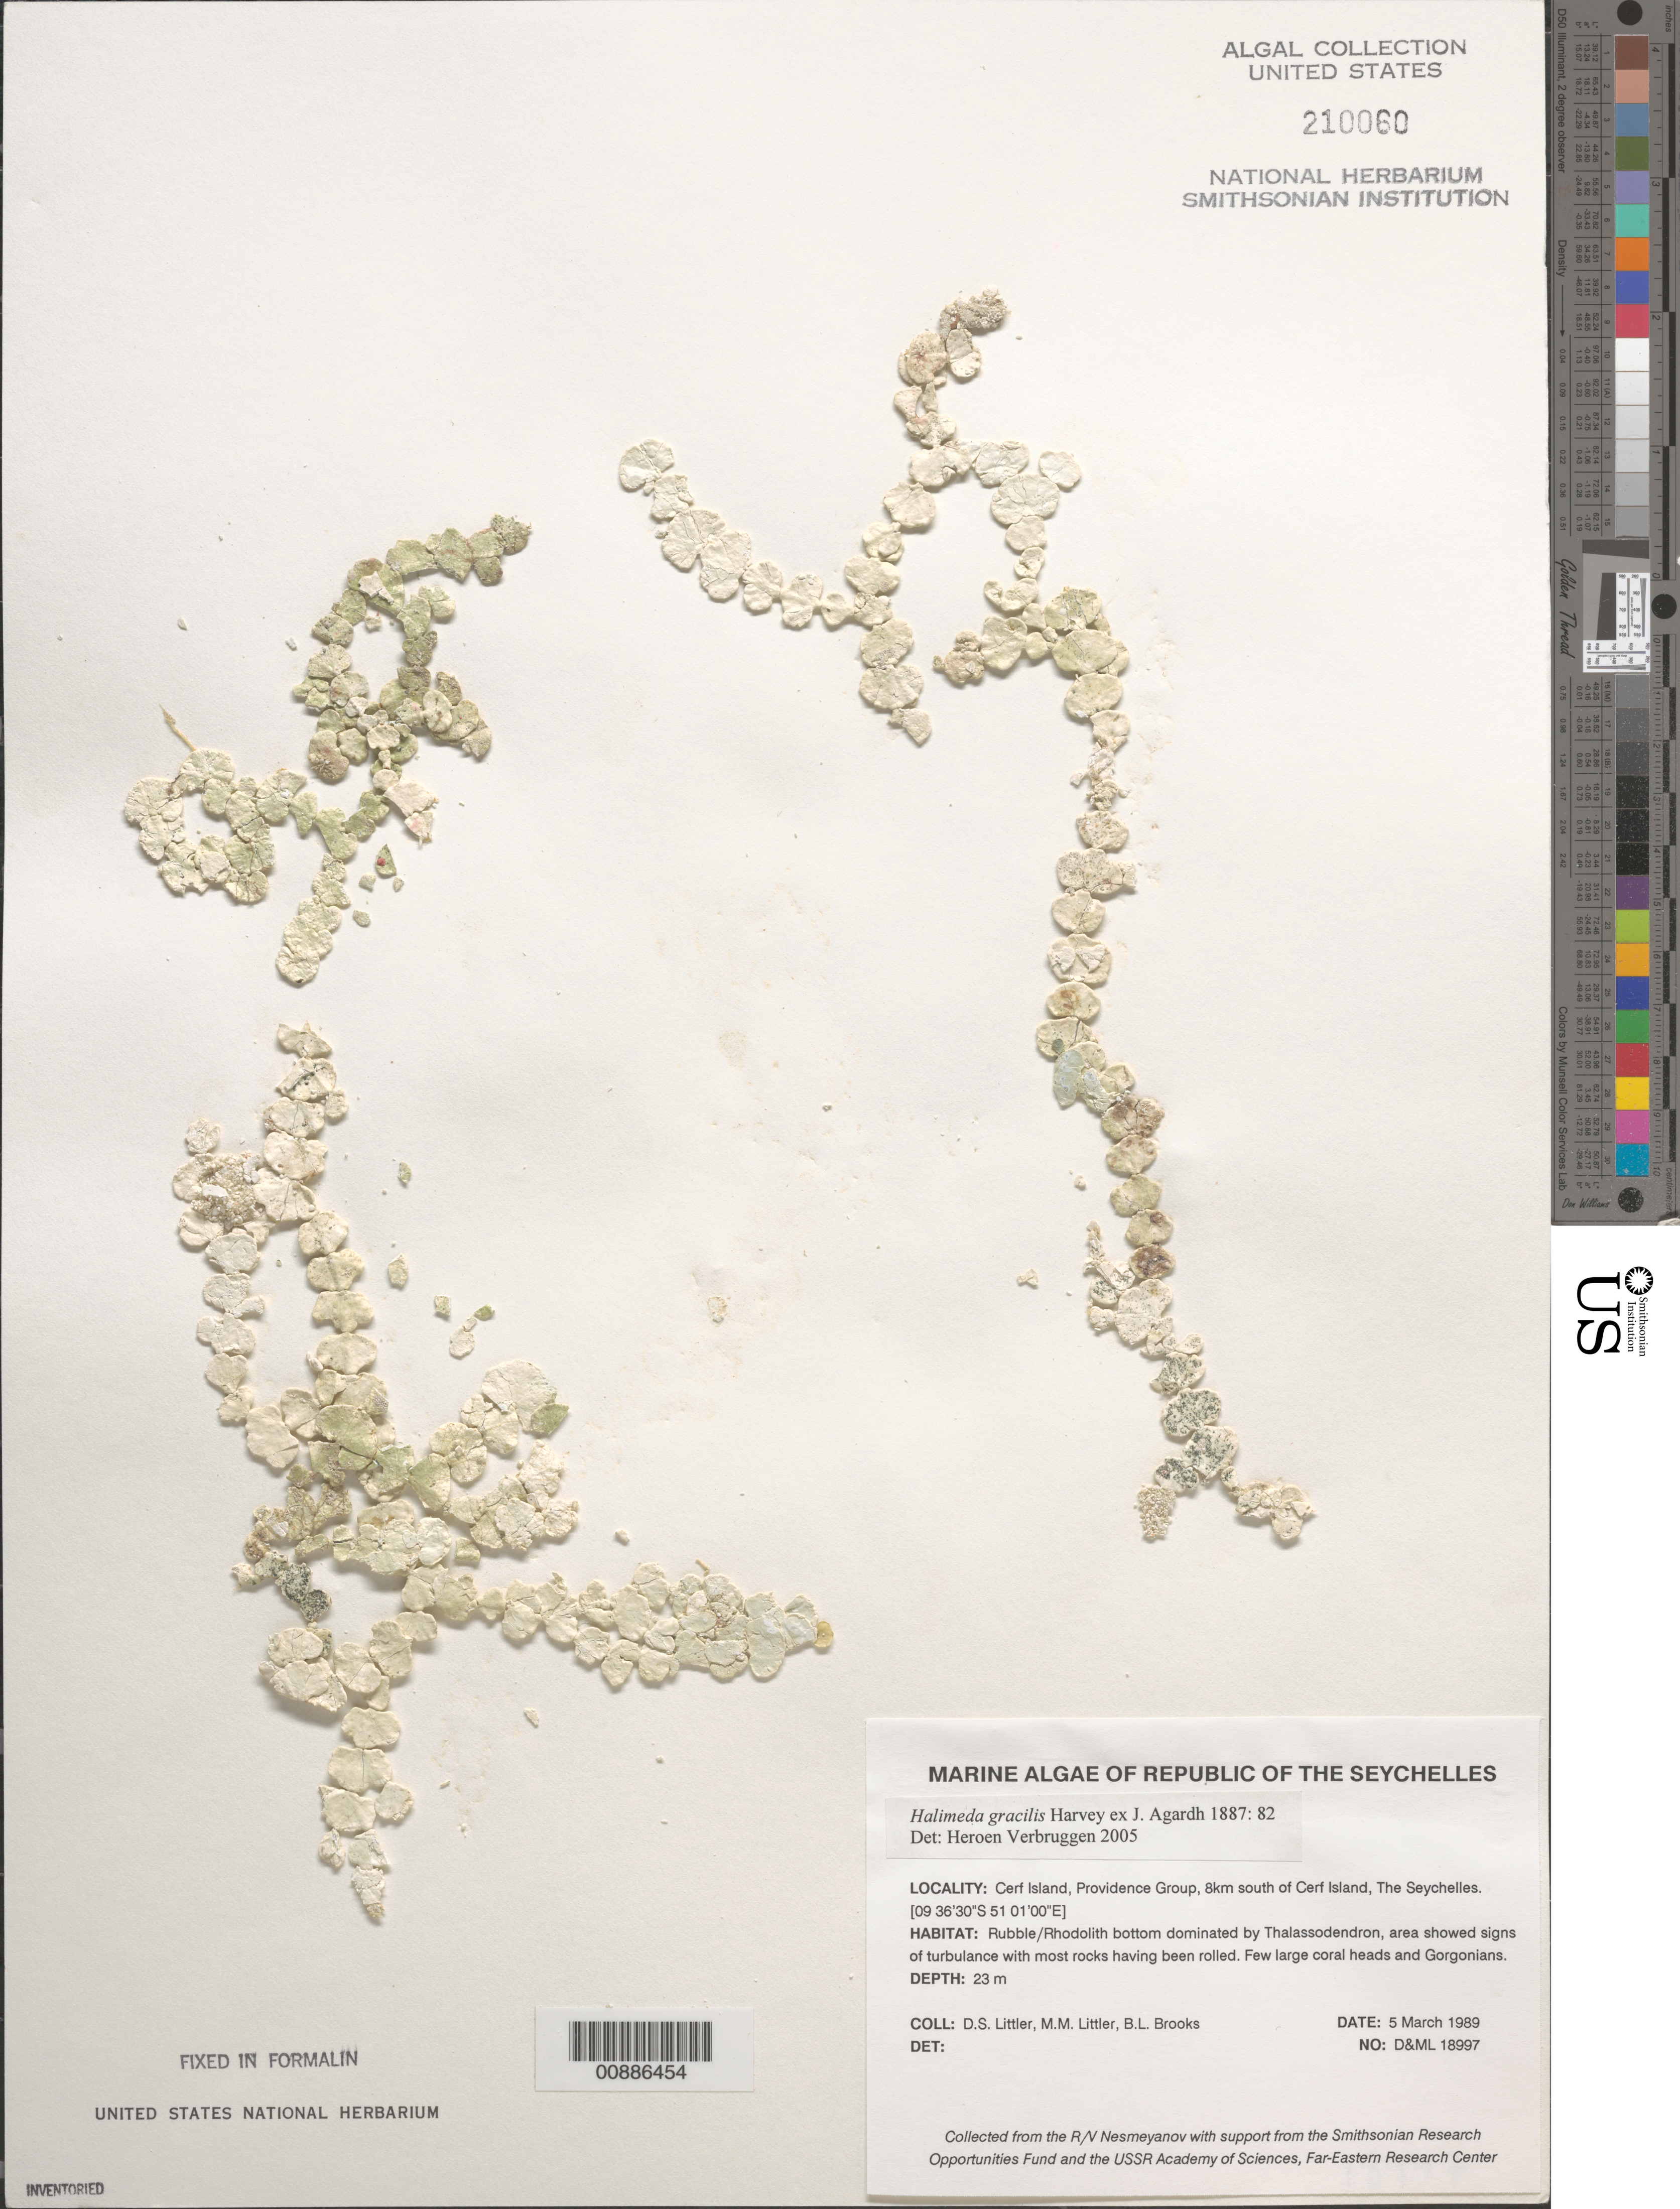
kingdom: Plantae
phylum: Chlorophyta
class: Ulvophyceae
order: Bryopsidales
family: Halimedaceae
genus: Halimeda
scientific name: Halimeda gracilis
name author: Harv. ex J. Agardh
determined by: Verbruggen, H.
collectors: D. S. Littler, M. M. Littler & B. Brooks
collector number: D&ML 18997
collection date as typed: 05 Mar 1989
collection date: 1989-03-05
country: Seychelles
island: Providence Atoll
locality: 8 km south of Cerf Island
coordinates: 09 36'30"S, 51 01'00"E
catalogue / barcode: US 210060